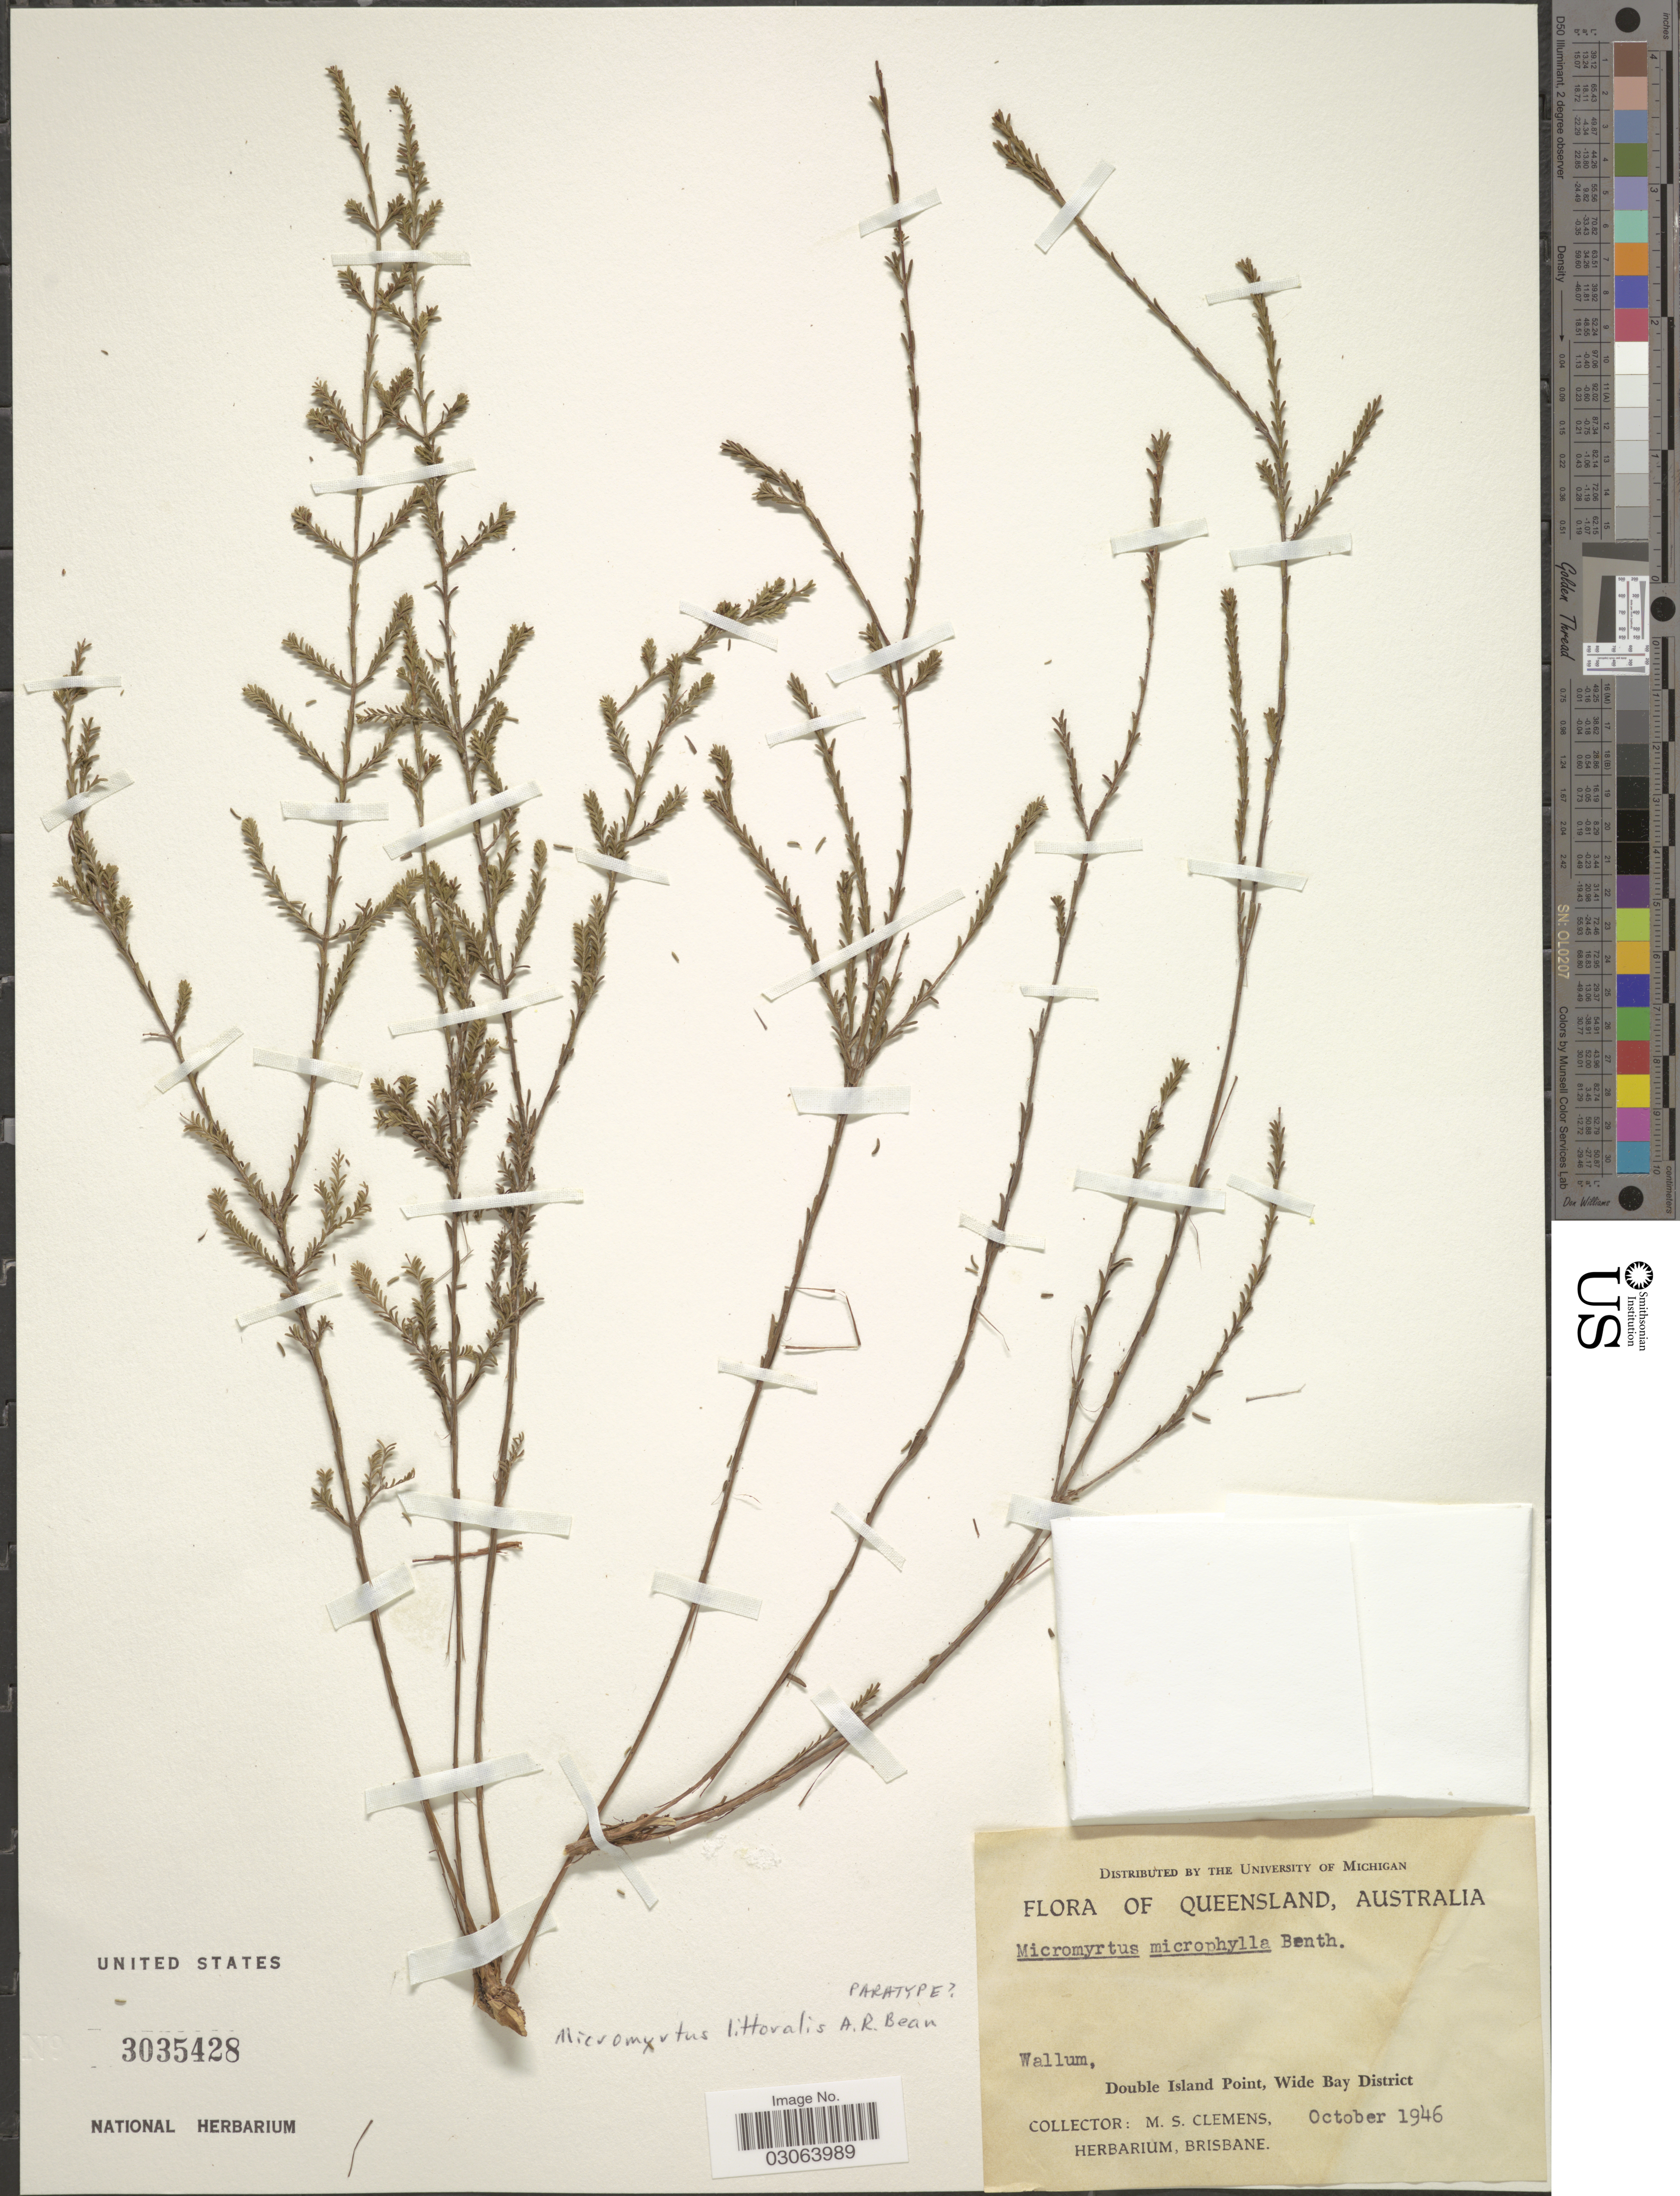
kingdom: Plantae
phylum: Tracheophyta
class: Magnoliopsida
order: Myrtales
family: Myrtaceae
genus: Micromyrtus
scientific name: Micromyrtus littoralis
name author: A.R. Bean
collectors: M. S. Clemens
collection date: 1946-10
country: Australia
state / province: Queensland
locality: Wallum, Double Island Point, Wide Bay District.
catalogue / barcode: US 3035428